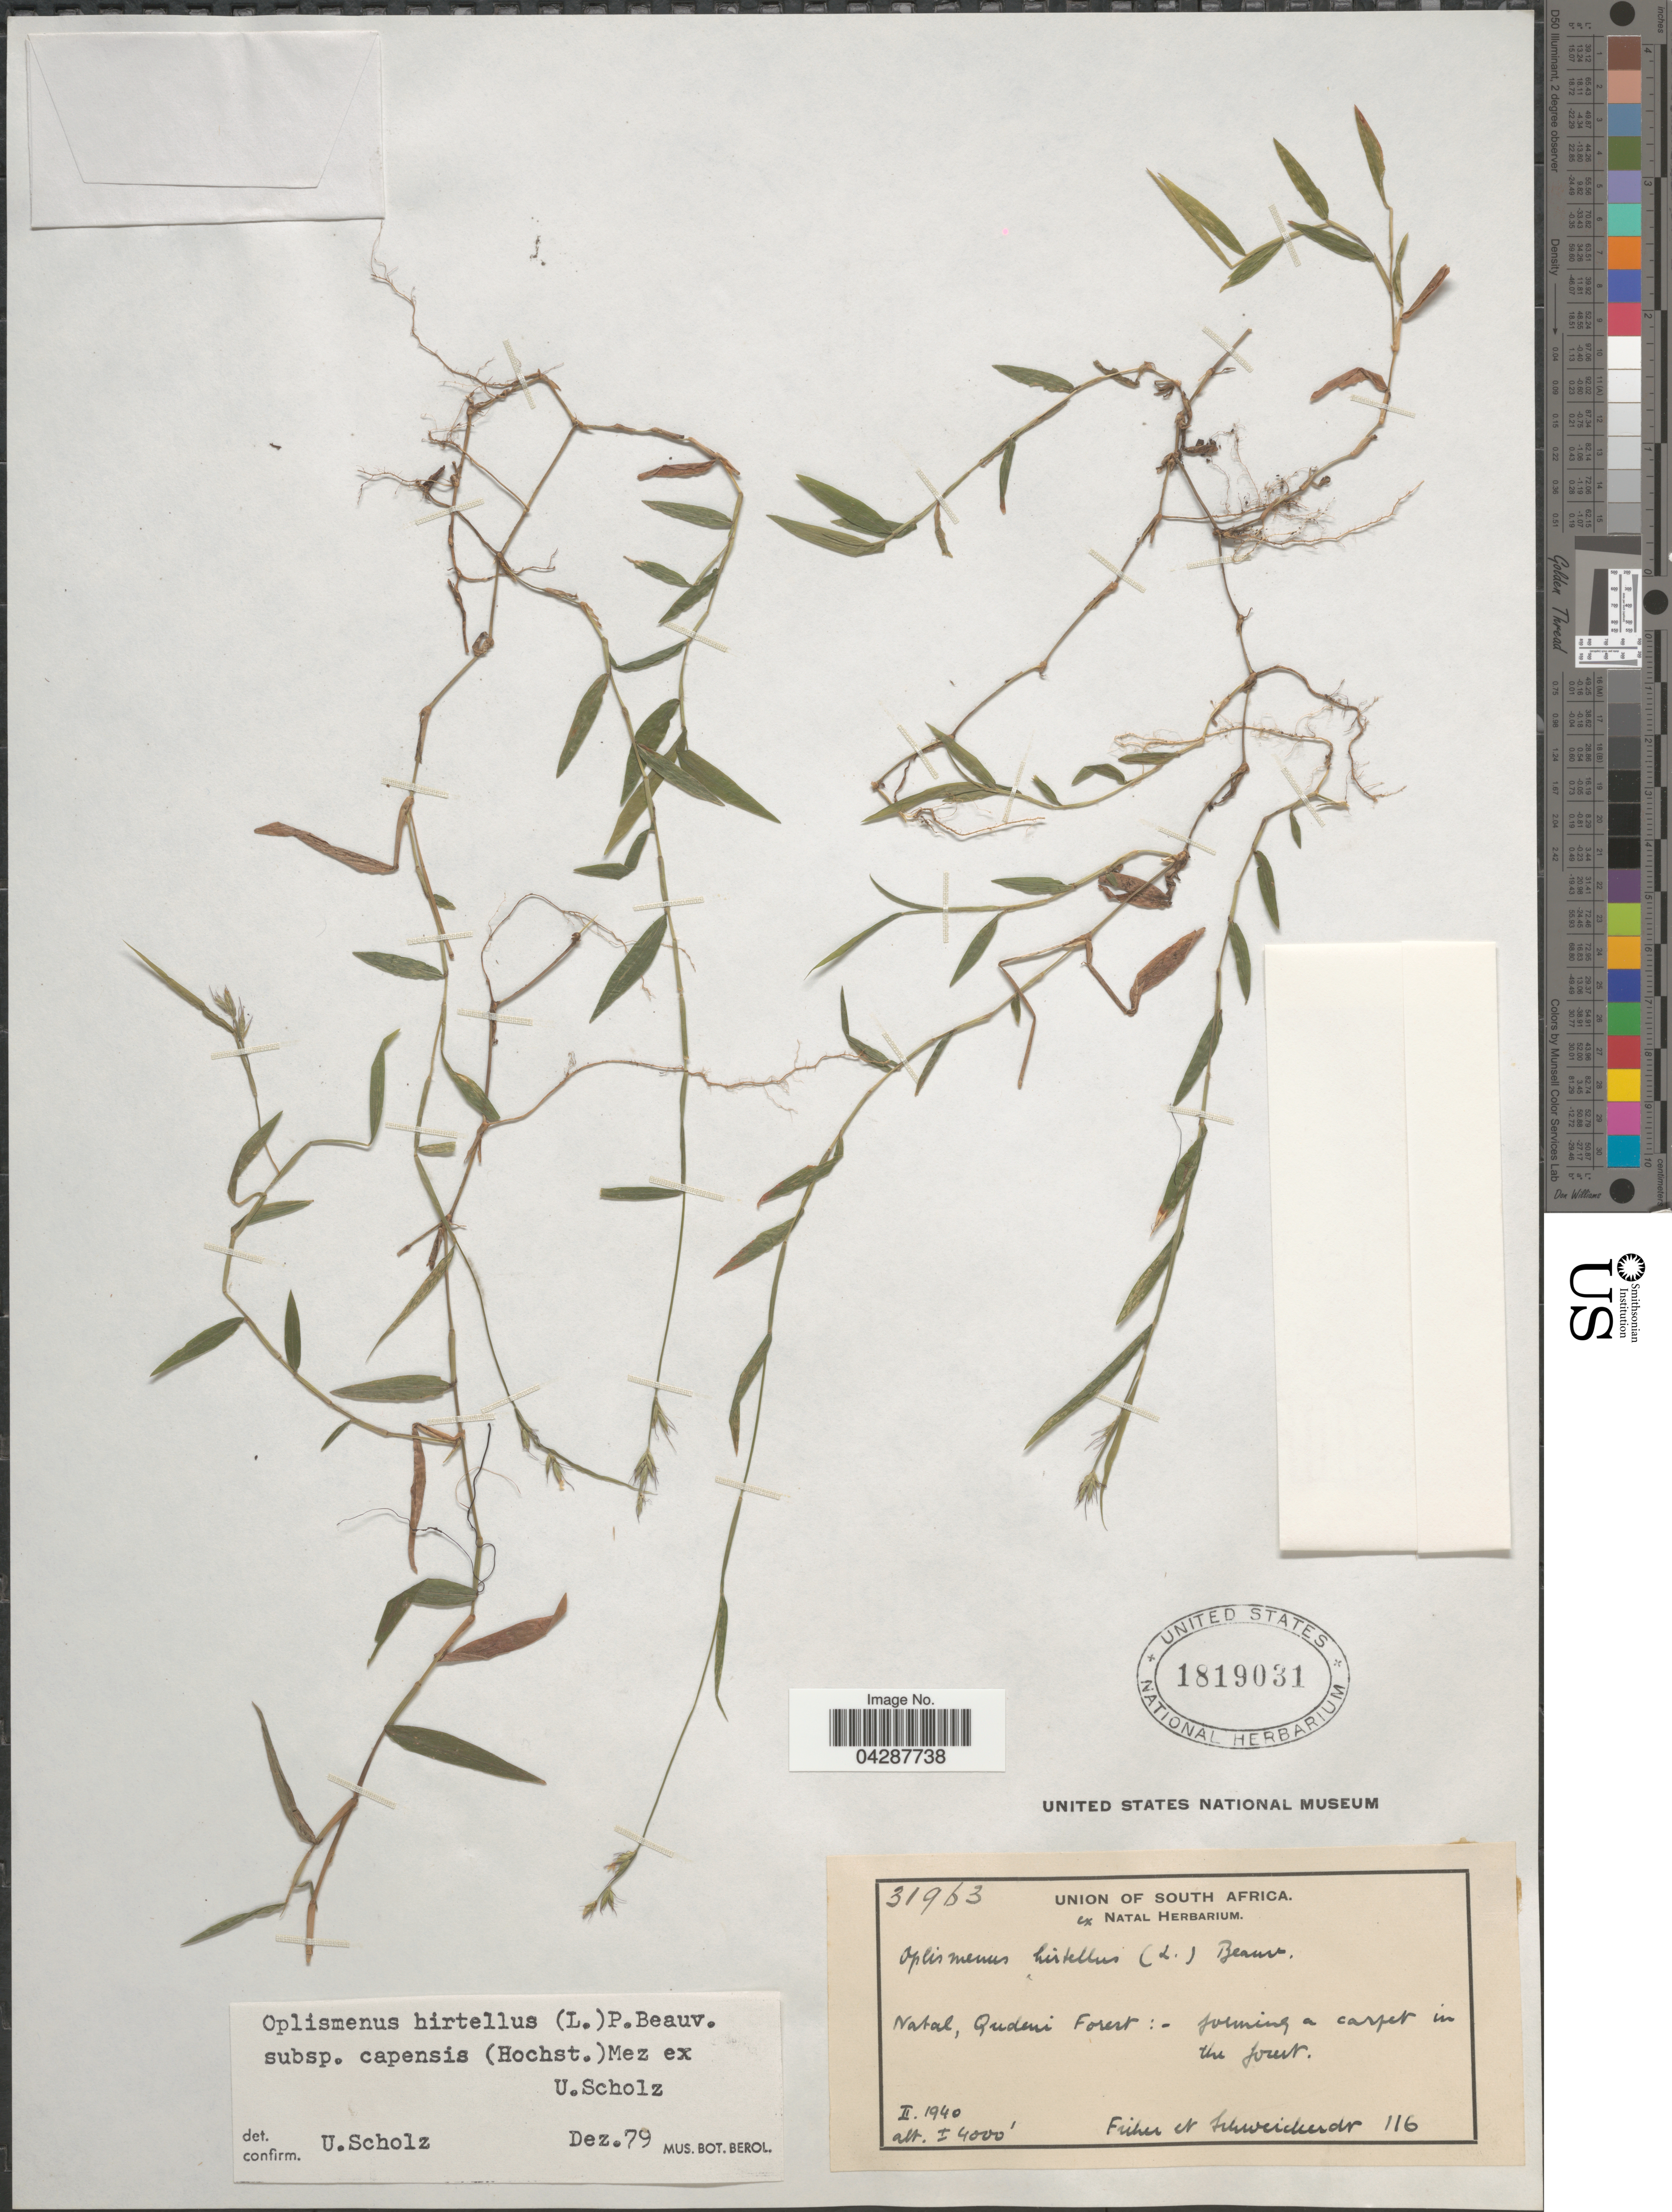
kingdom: Plantae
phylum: Tracheophyta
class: Liliopsida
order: Poales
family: Poaceae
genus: Oplismenus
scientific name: Oplismenus hirtellus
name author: (L.) P. Beauv.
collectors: -- Fisher & -. Schweickerdt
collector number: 116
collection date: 1940-02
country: South Africa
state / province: KwaZulu-Natal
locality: Union of South Africa. Natal, Qudeni Forest.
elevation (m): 1219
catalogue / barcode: US 1819031